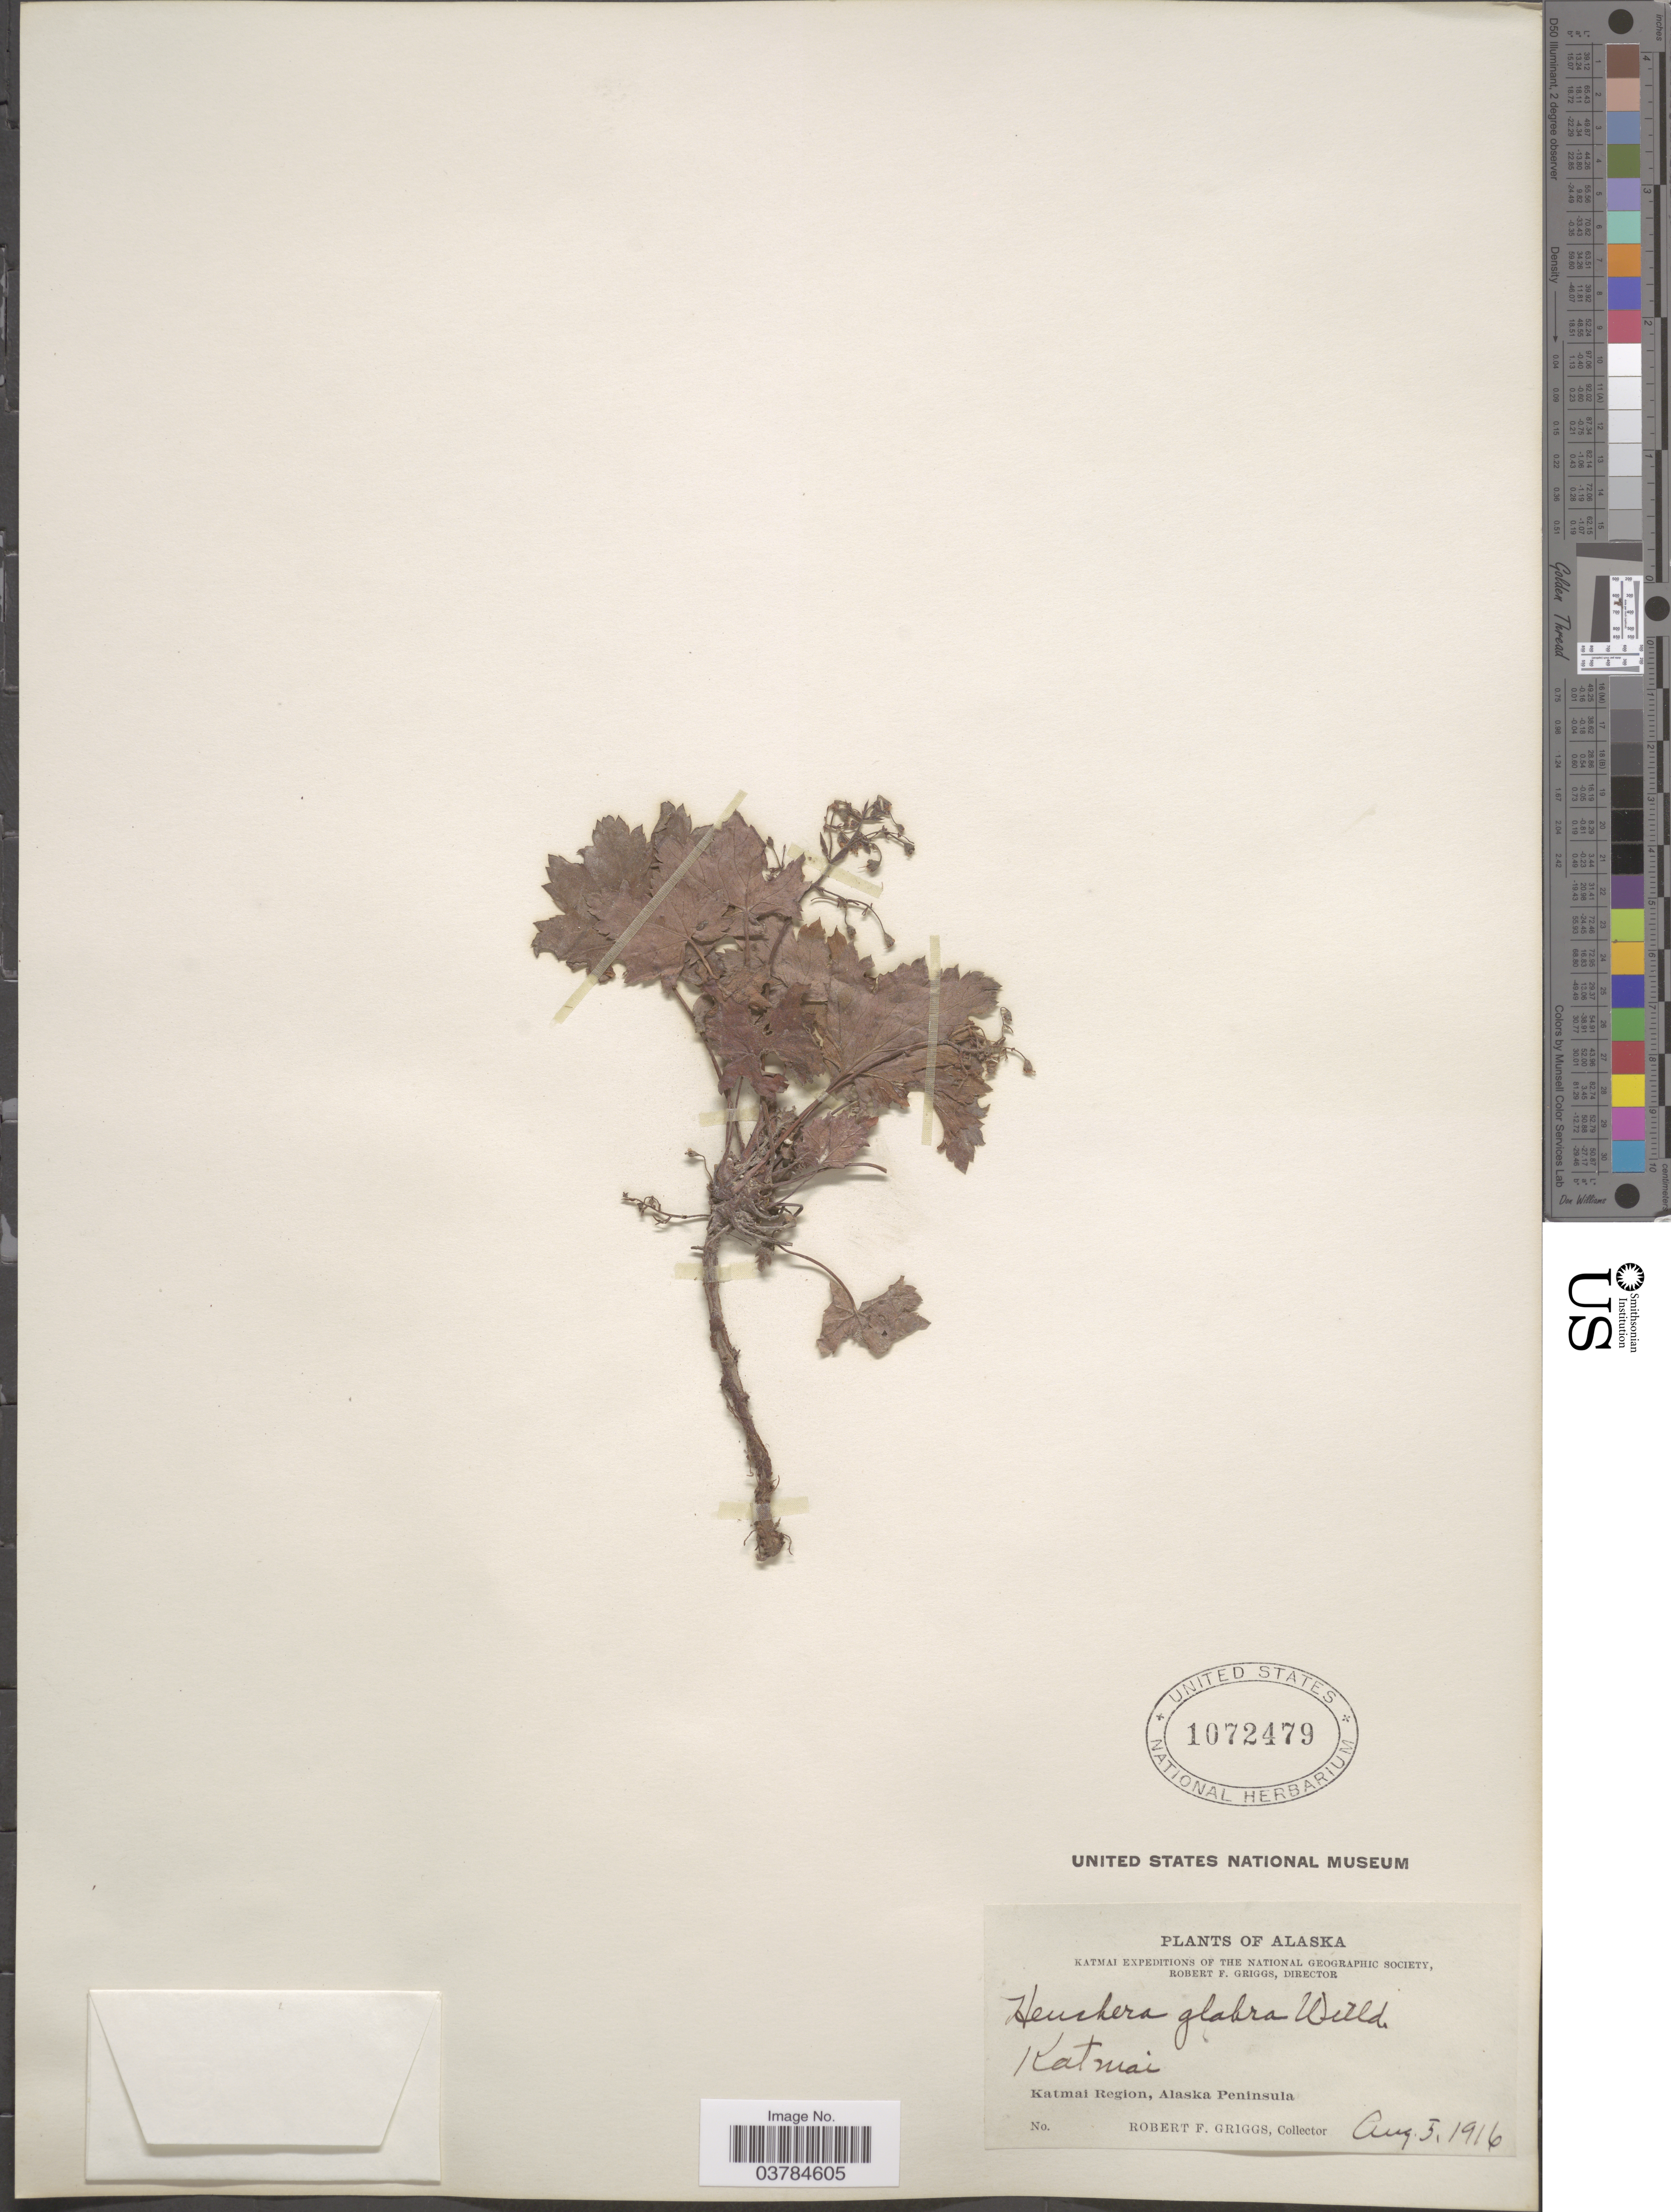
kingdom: Plantae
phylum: Tracheophyta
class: Magnoliopsida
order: Saxifragales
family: Saxifragaceae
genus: Heuchera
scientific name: Heuchera glabra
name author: Willd. ex Roem. & Schult.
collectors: R. F. Griggs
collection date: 1916-08-05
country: United States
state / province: Alaska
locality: Katmai Expedition of the National Geographic Society. Katmai. Katmai Region, Alaska Peninsula.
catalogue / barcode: US 1072479